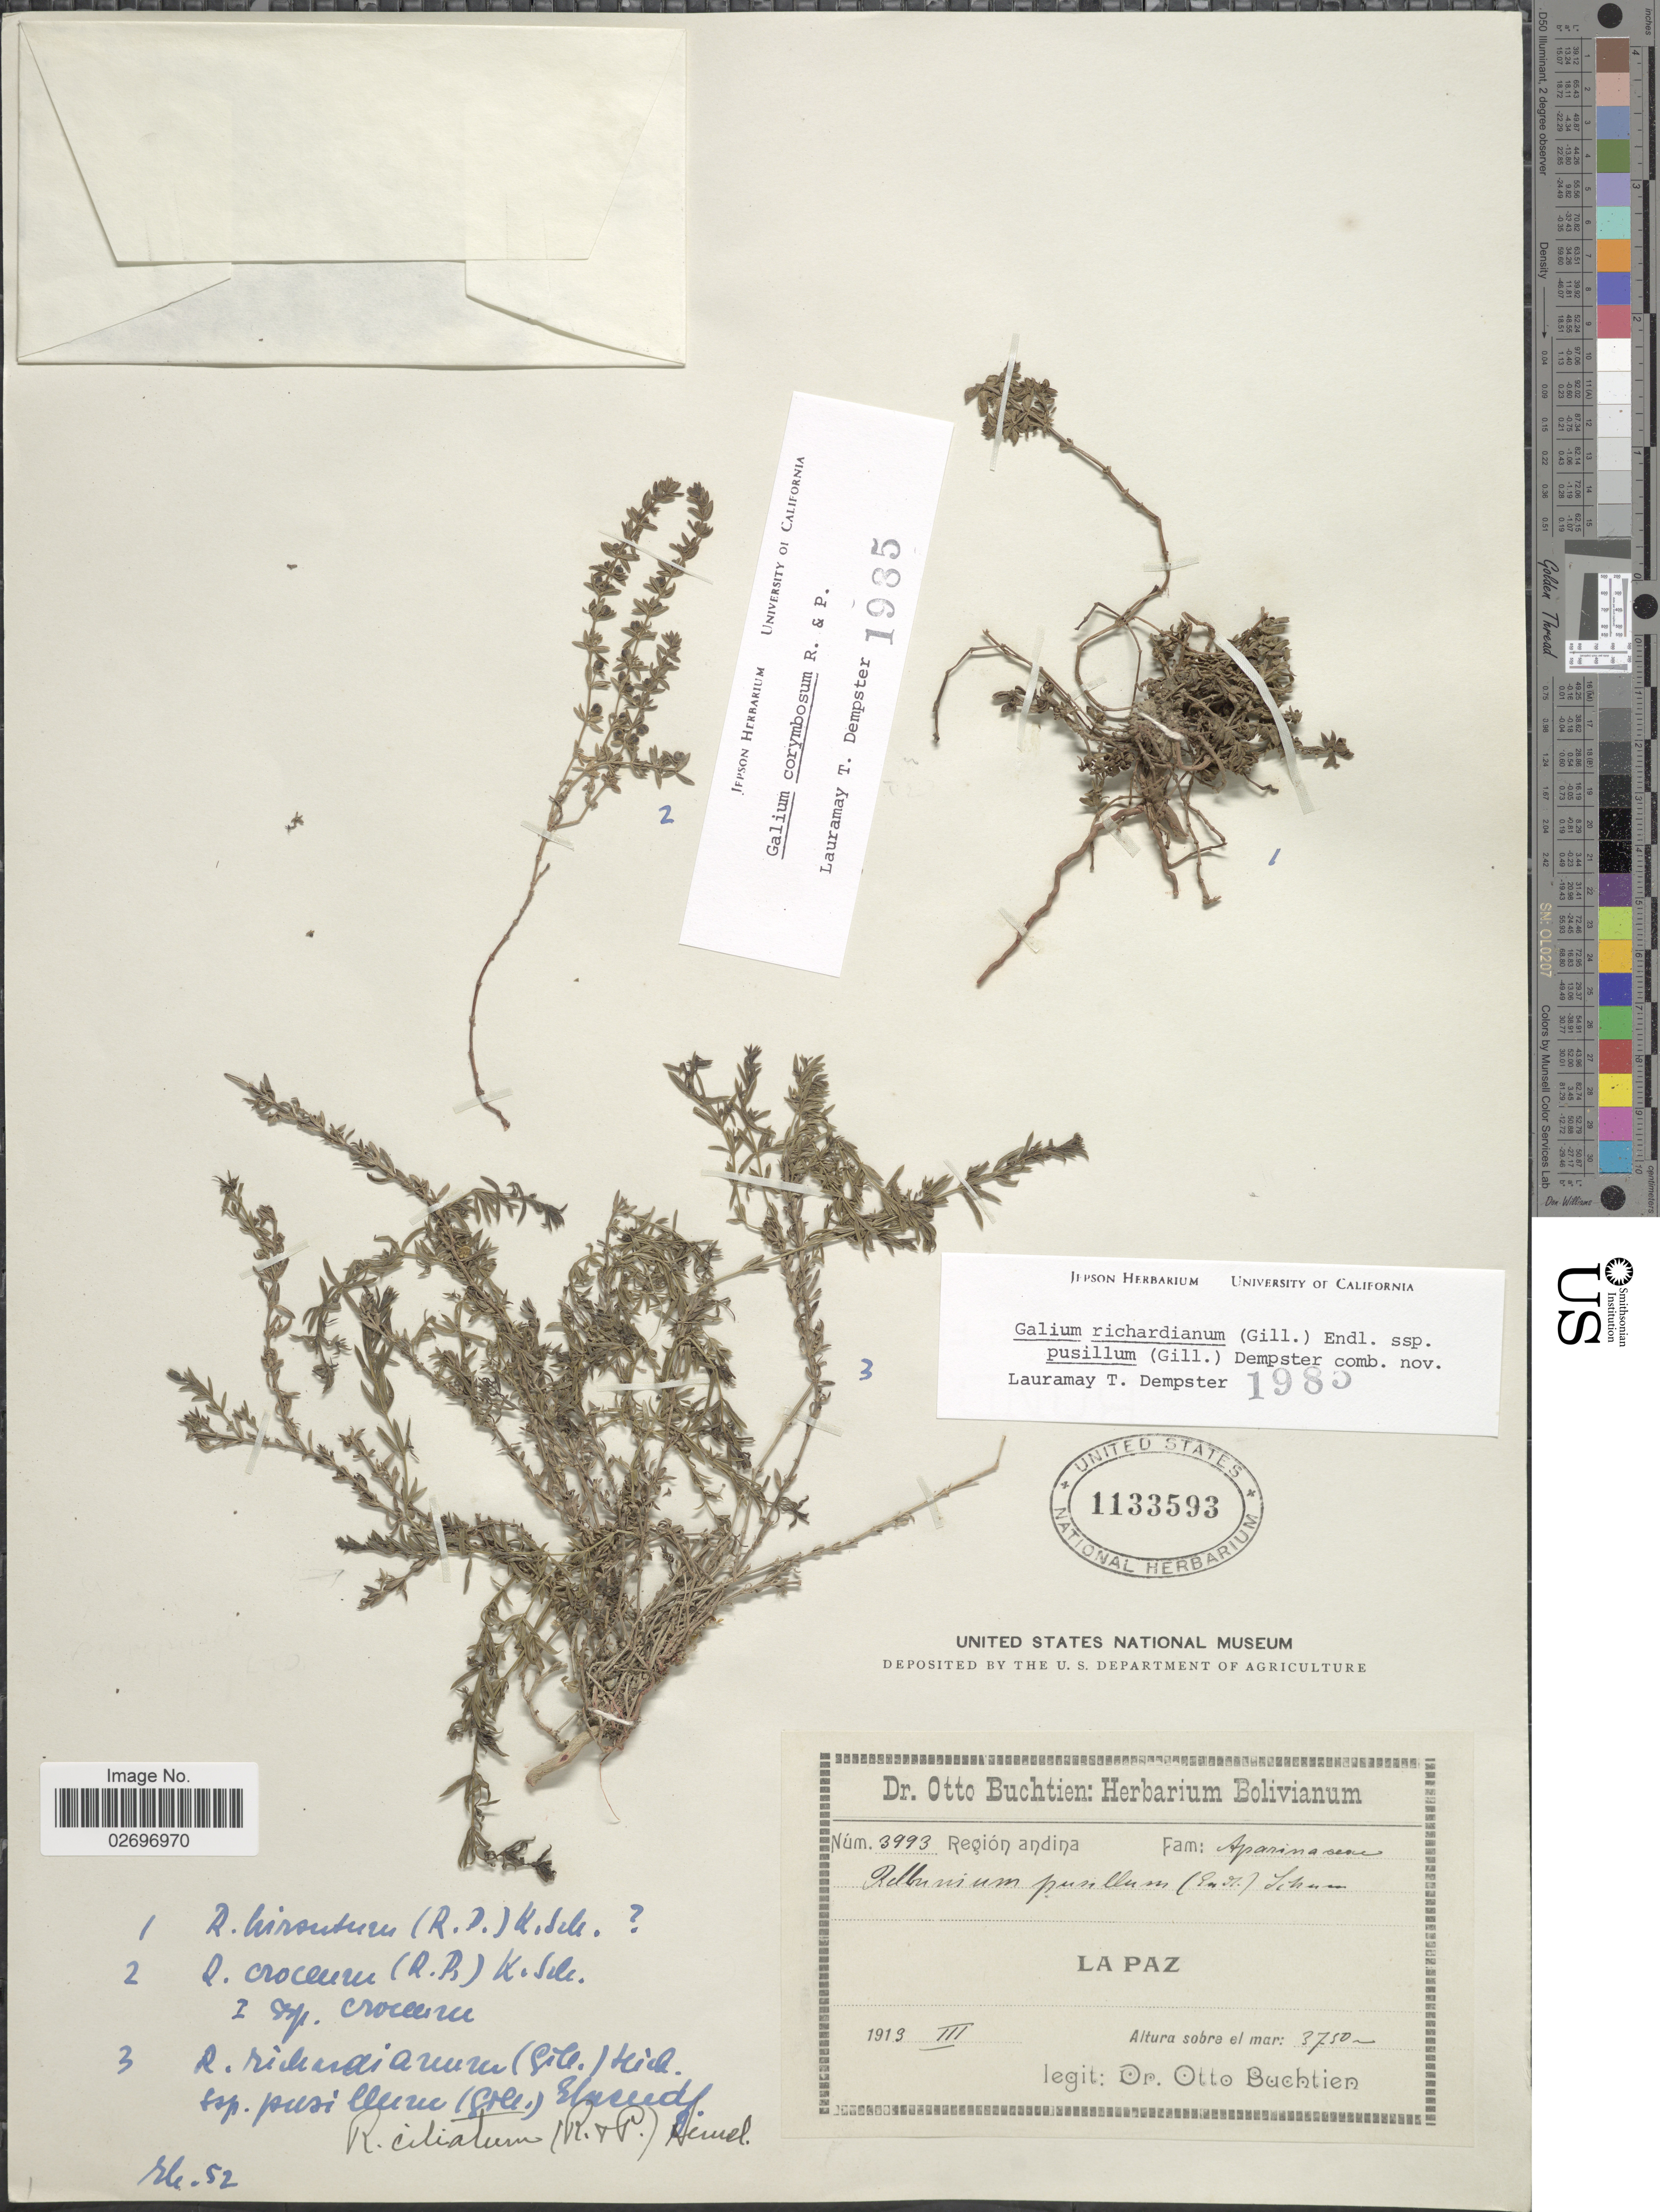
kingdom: Plantae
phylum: Tracheophyta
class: Magnoliopsida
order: Gentianales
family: Rubiaceae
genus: Galium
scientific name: Galium richardianum subsp. pusillum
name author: (Gillies ex Hook. & Arn.) Dempster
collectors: O. Buchtien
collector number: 3993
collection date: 1913-03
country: Bolivia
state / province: La Paz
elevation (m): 3750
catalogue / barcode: US 1133593